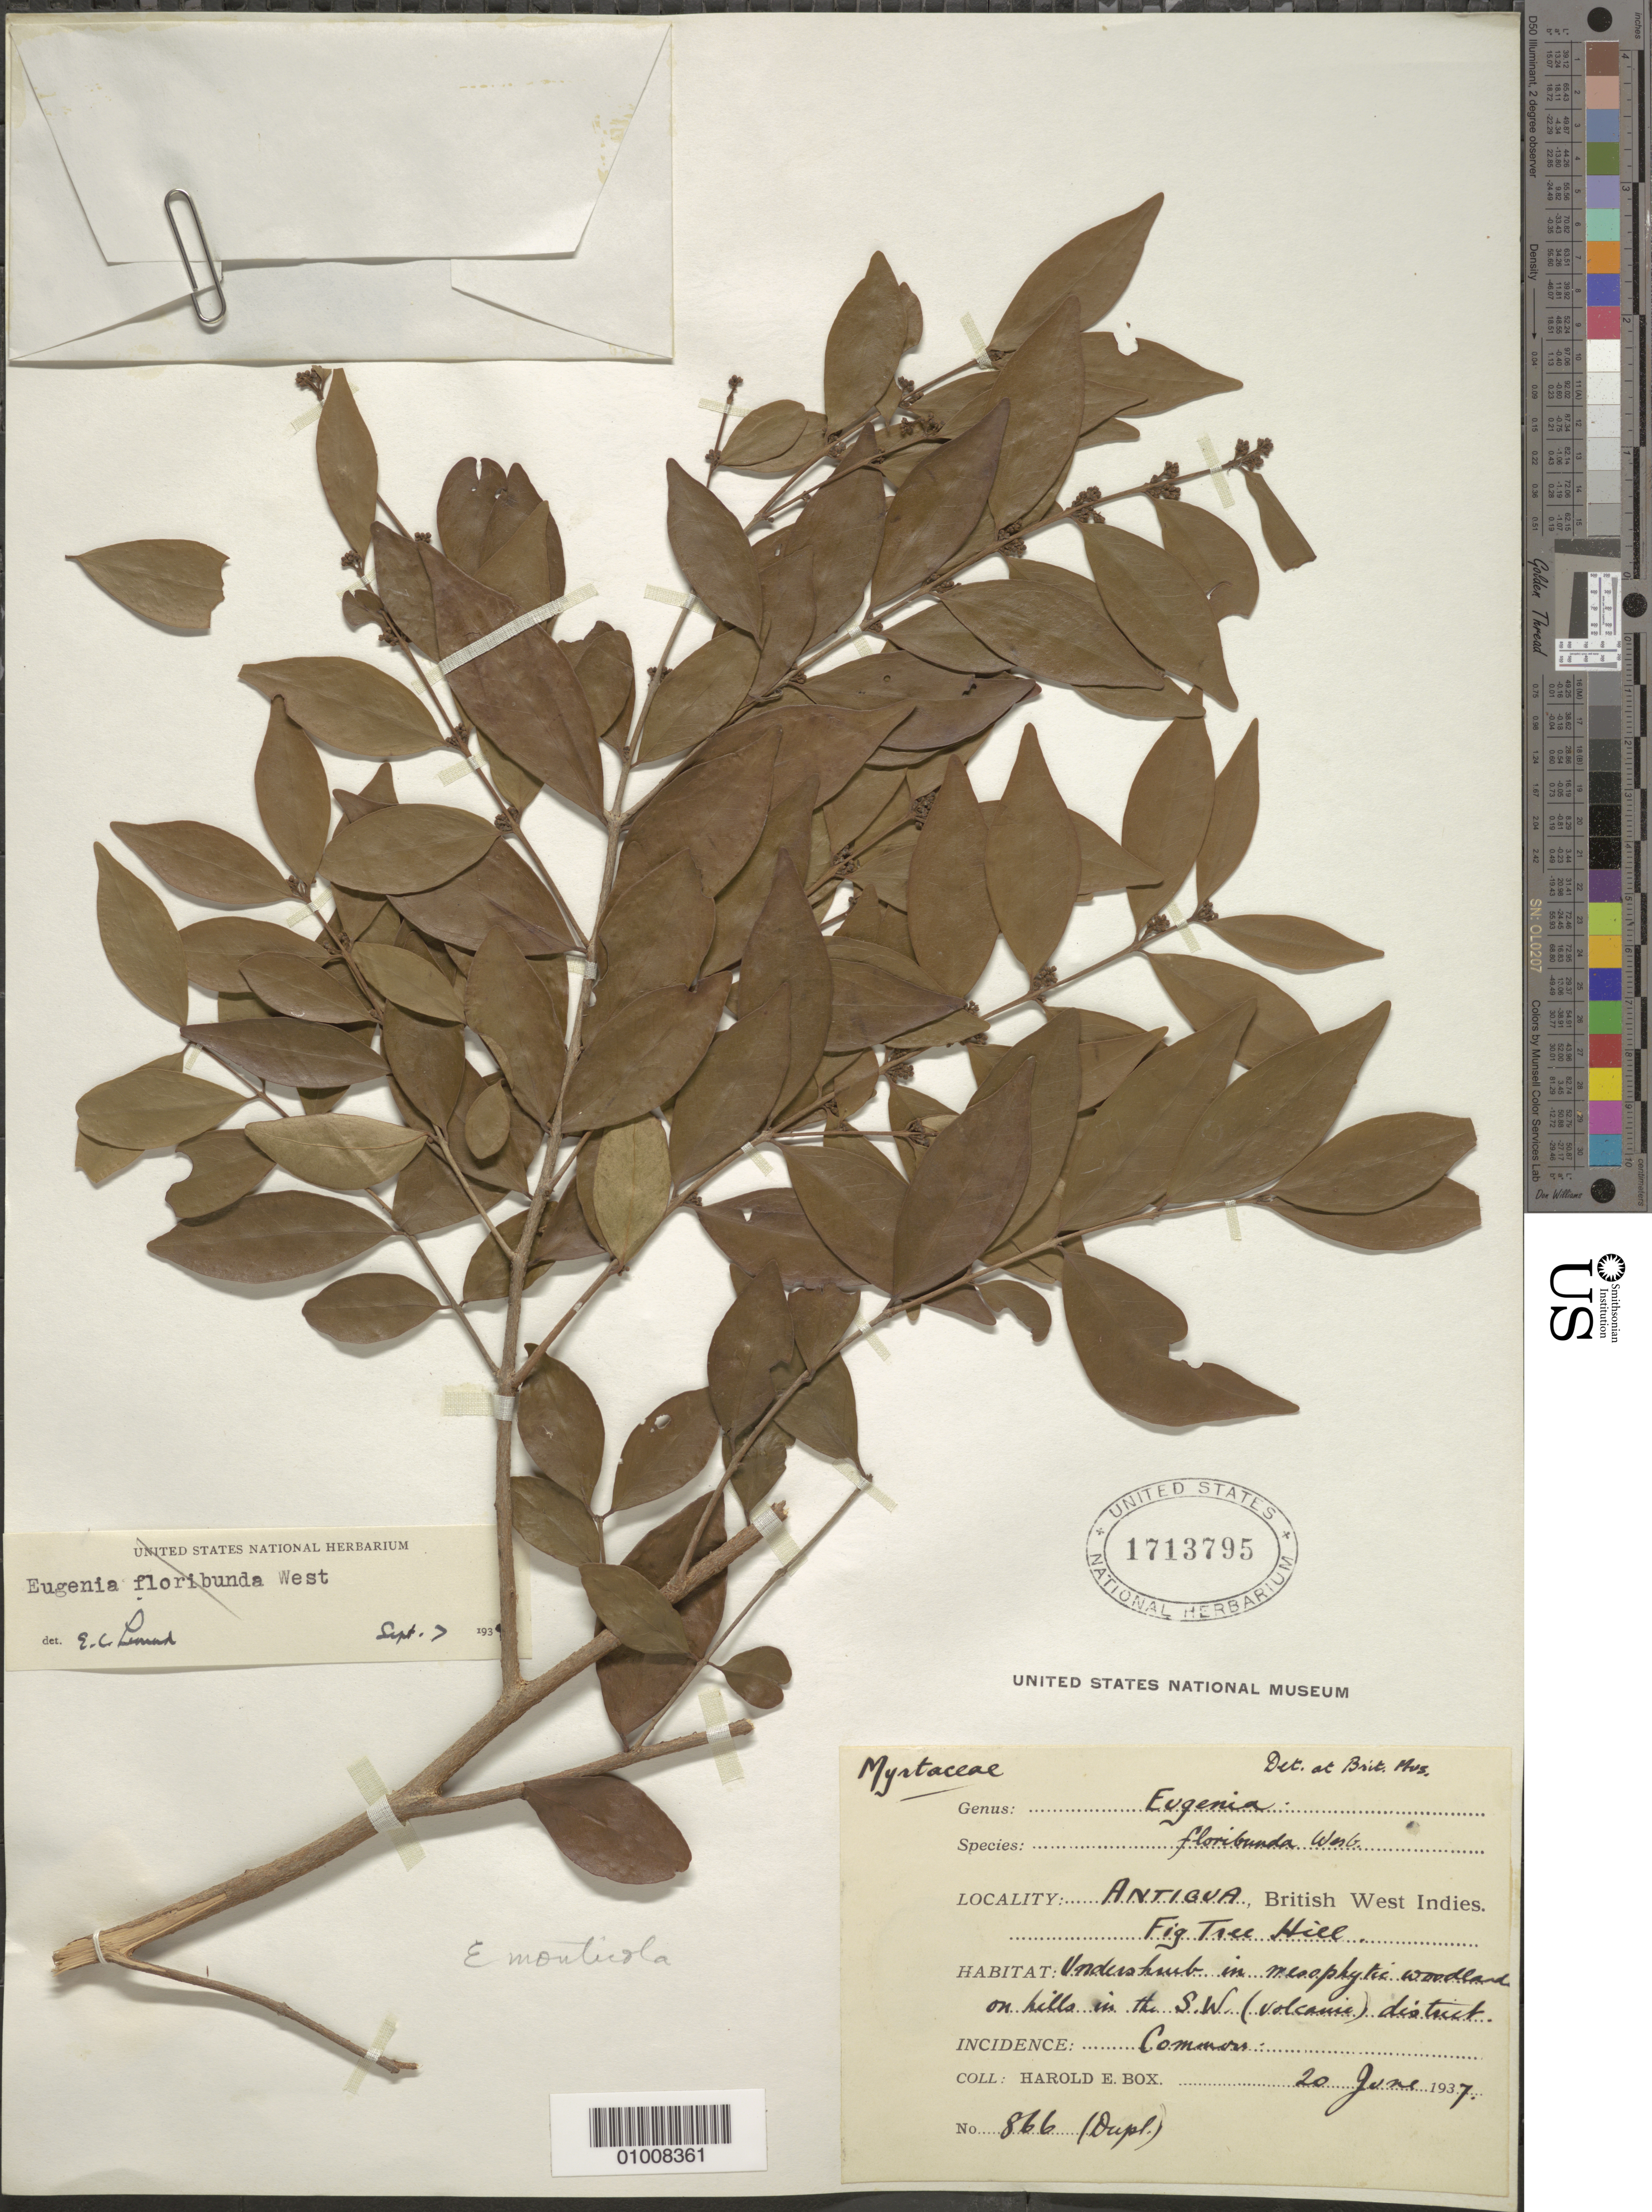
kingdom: Plantae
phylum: Tracheophyta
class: Magnoliopsida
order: Myrtales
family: Myrtaceae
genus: Eugenia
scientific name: Eugenia monticola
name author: (Sw.) DC.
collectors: H. E. Box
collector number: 866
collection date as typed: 20 Jun 1937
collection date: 1937-06-20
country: Antigua and Barbuda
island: Antigua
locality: Fig Tree Hill. On hills in S.W. (volcanic) district.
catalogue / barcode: US 1713795